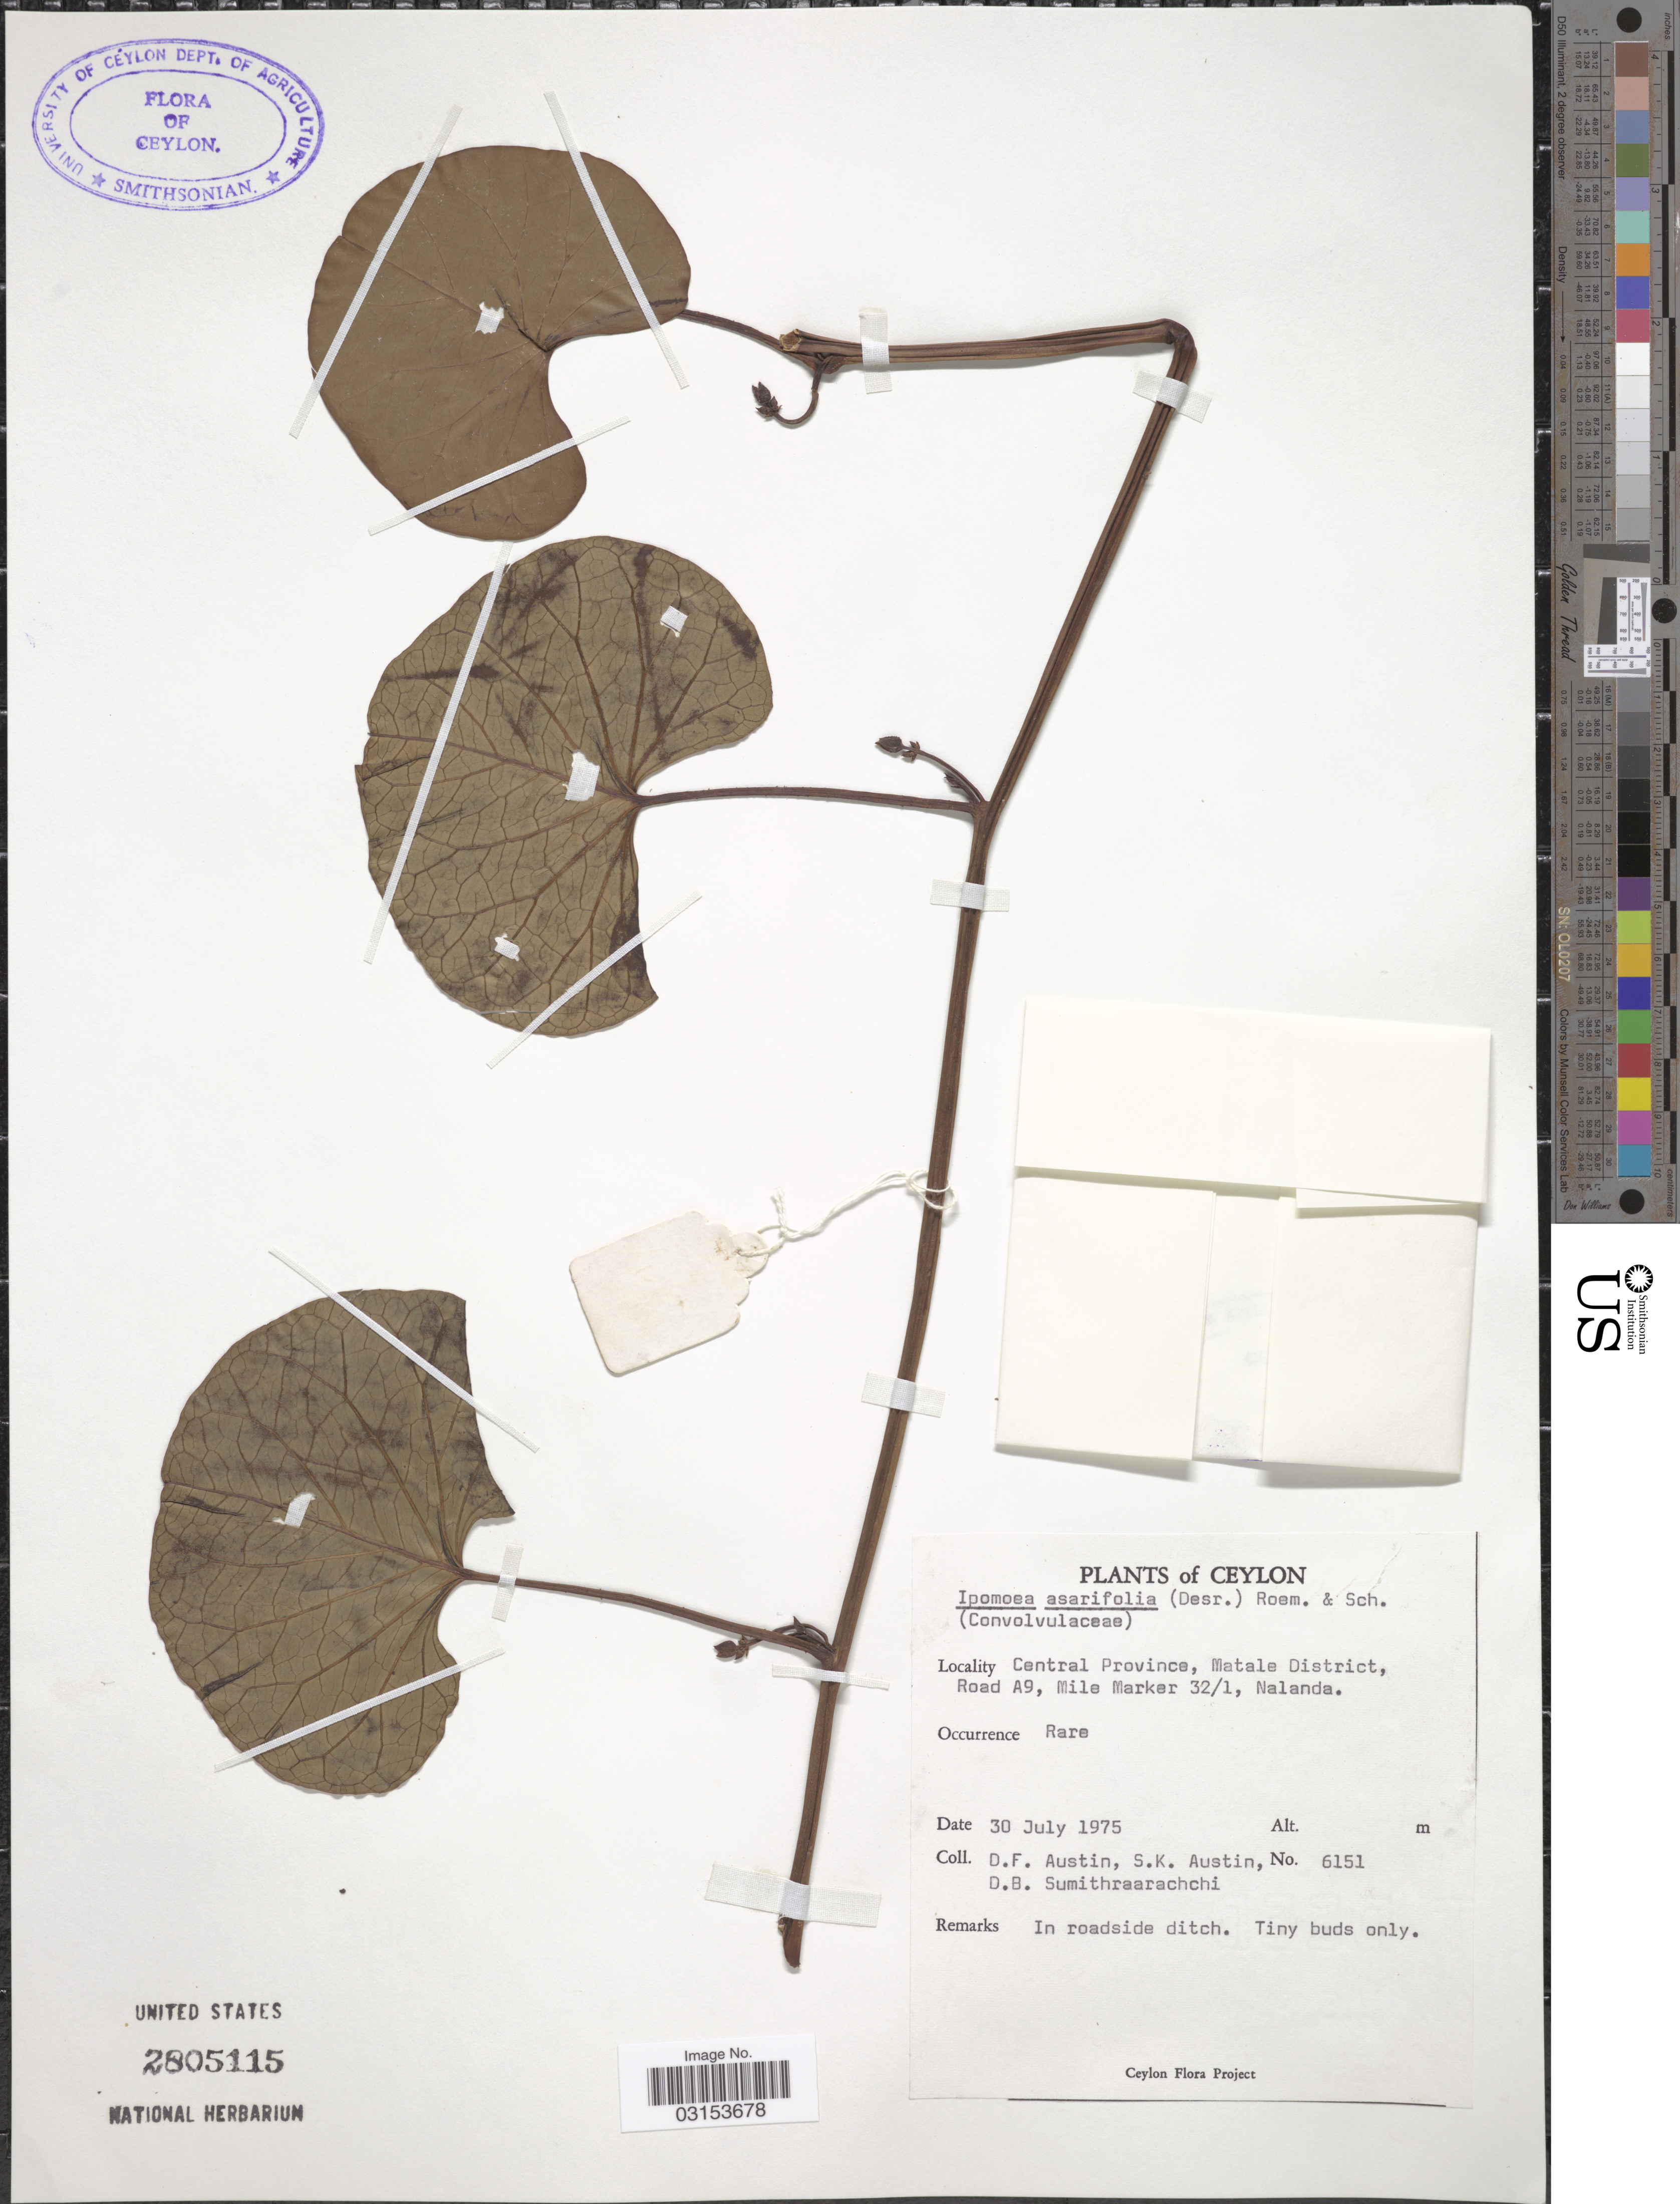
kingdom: Plantae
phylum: Tracheophyta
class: Magnoliopsida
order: Solanales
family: Convolvulaceae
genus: Ipomoea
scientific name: Ipomoea asarifolia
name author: (Desr.) Roem. & Schult.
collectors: D. Austin, S. Austin & D. B. Sumithraarachchi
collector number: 6151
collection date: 1975-07-30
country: Sri Lanka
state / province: Central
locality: Ceylon. Matale District, Road A9, Mile Marker 32/1, Nalanda.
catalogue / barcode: US 2805115